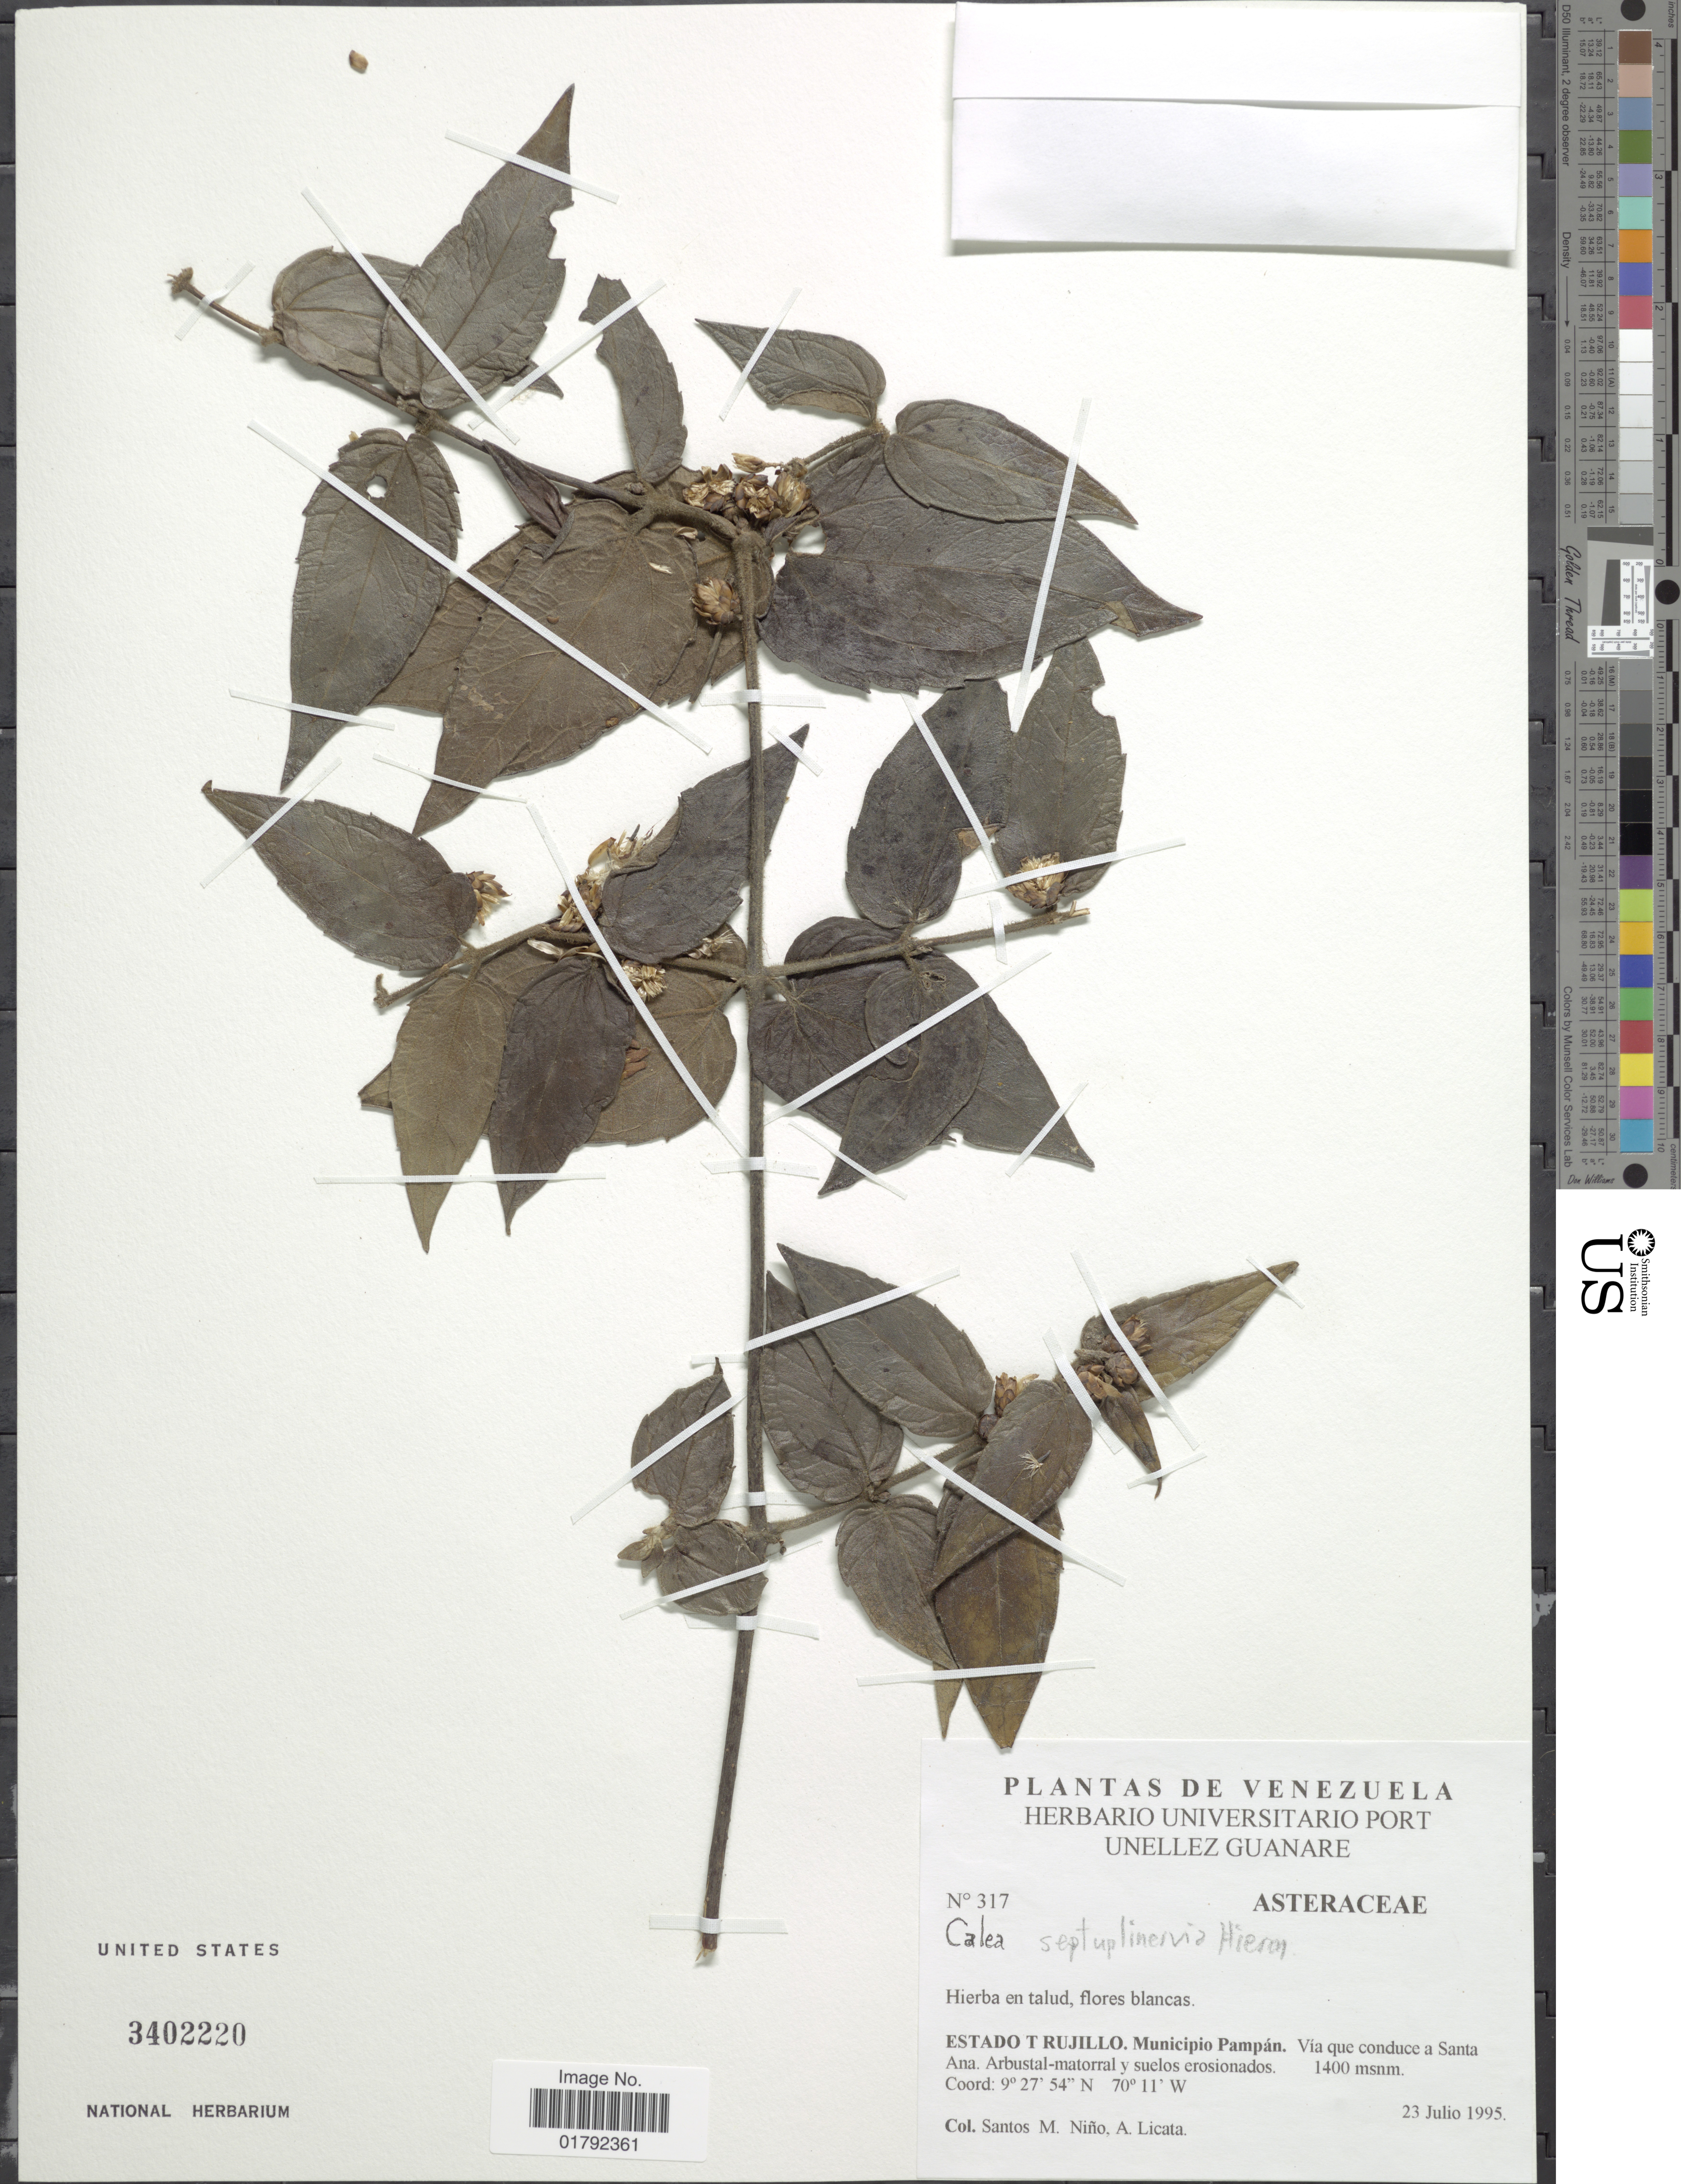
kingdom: Plantae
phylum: Tracheophyta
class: Magnoliopsida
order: Asterales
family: Asteraceae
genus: Calea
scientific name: Calea septuplinervia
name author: Hieron.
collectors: S. M. Niño & A. Licata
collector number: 317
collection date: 1995-07-23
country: Venezuela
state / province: Trujillo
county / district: Pampán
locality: Vía que conduce a Santa Ana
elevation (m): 1400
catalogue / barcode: US 3402220